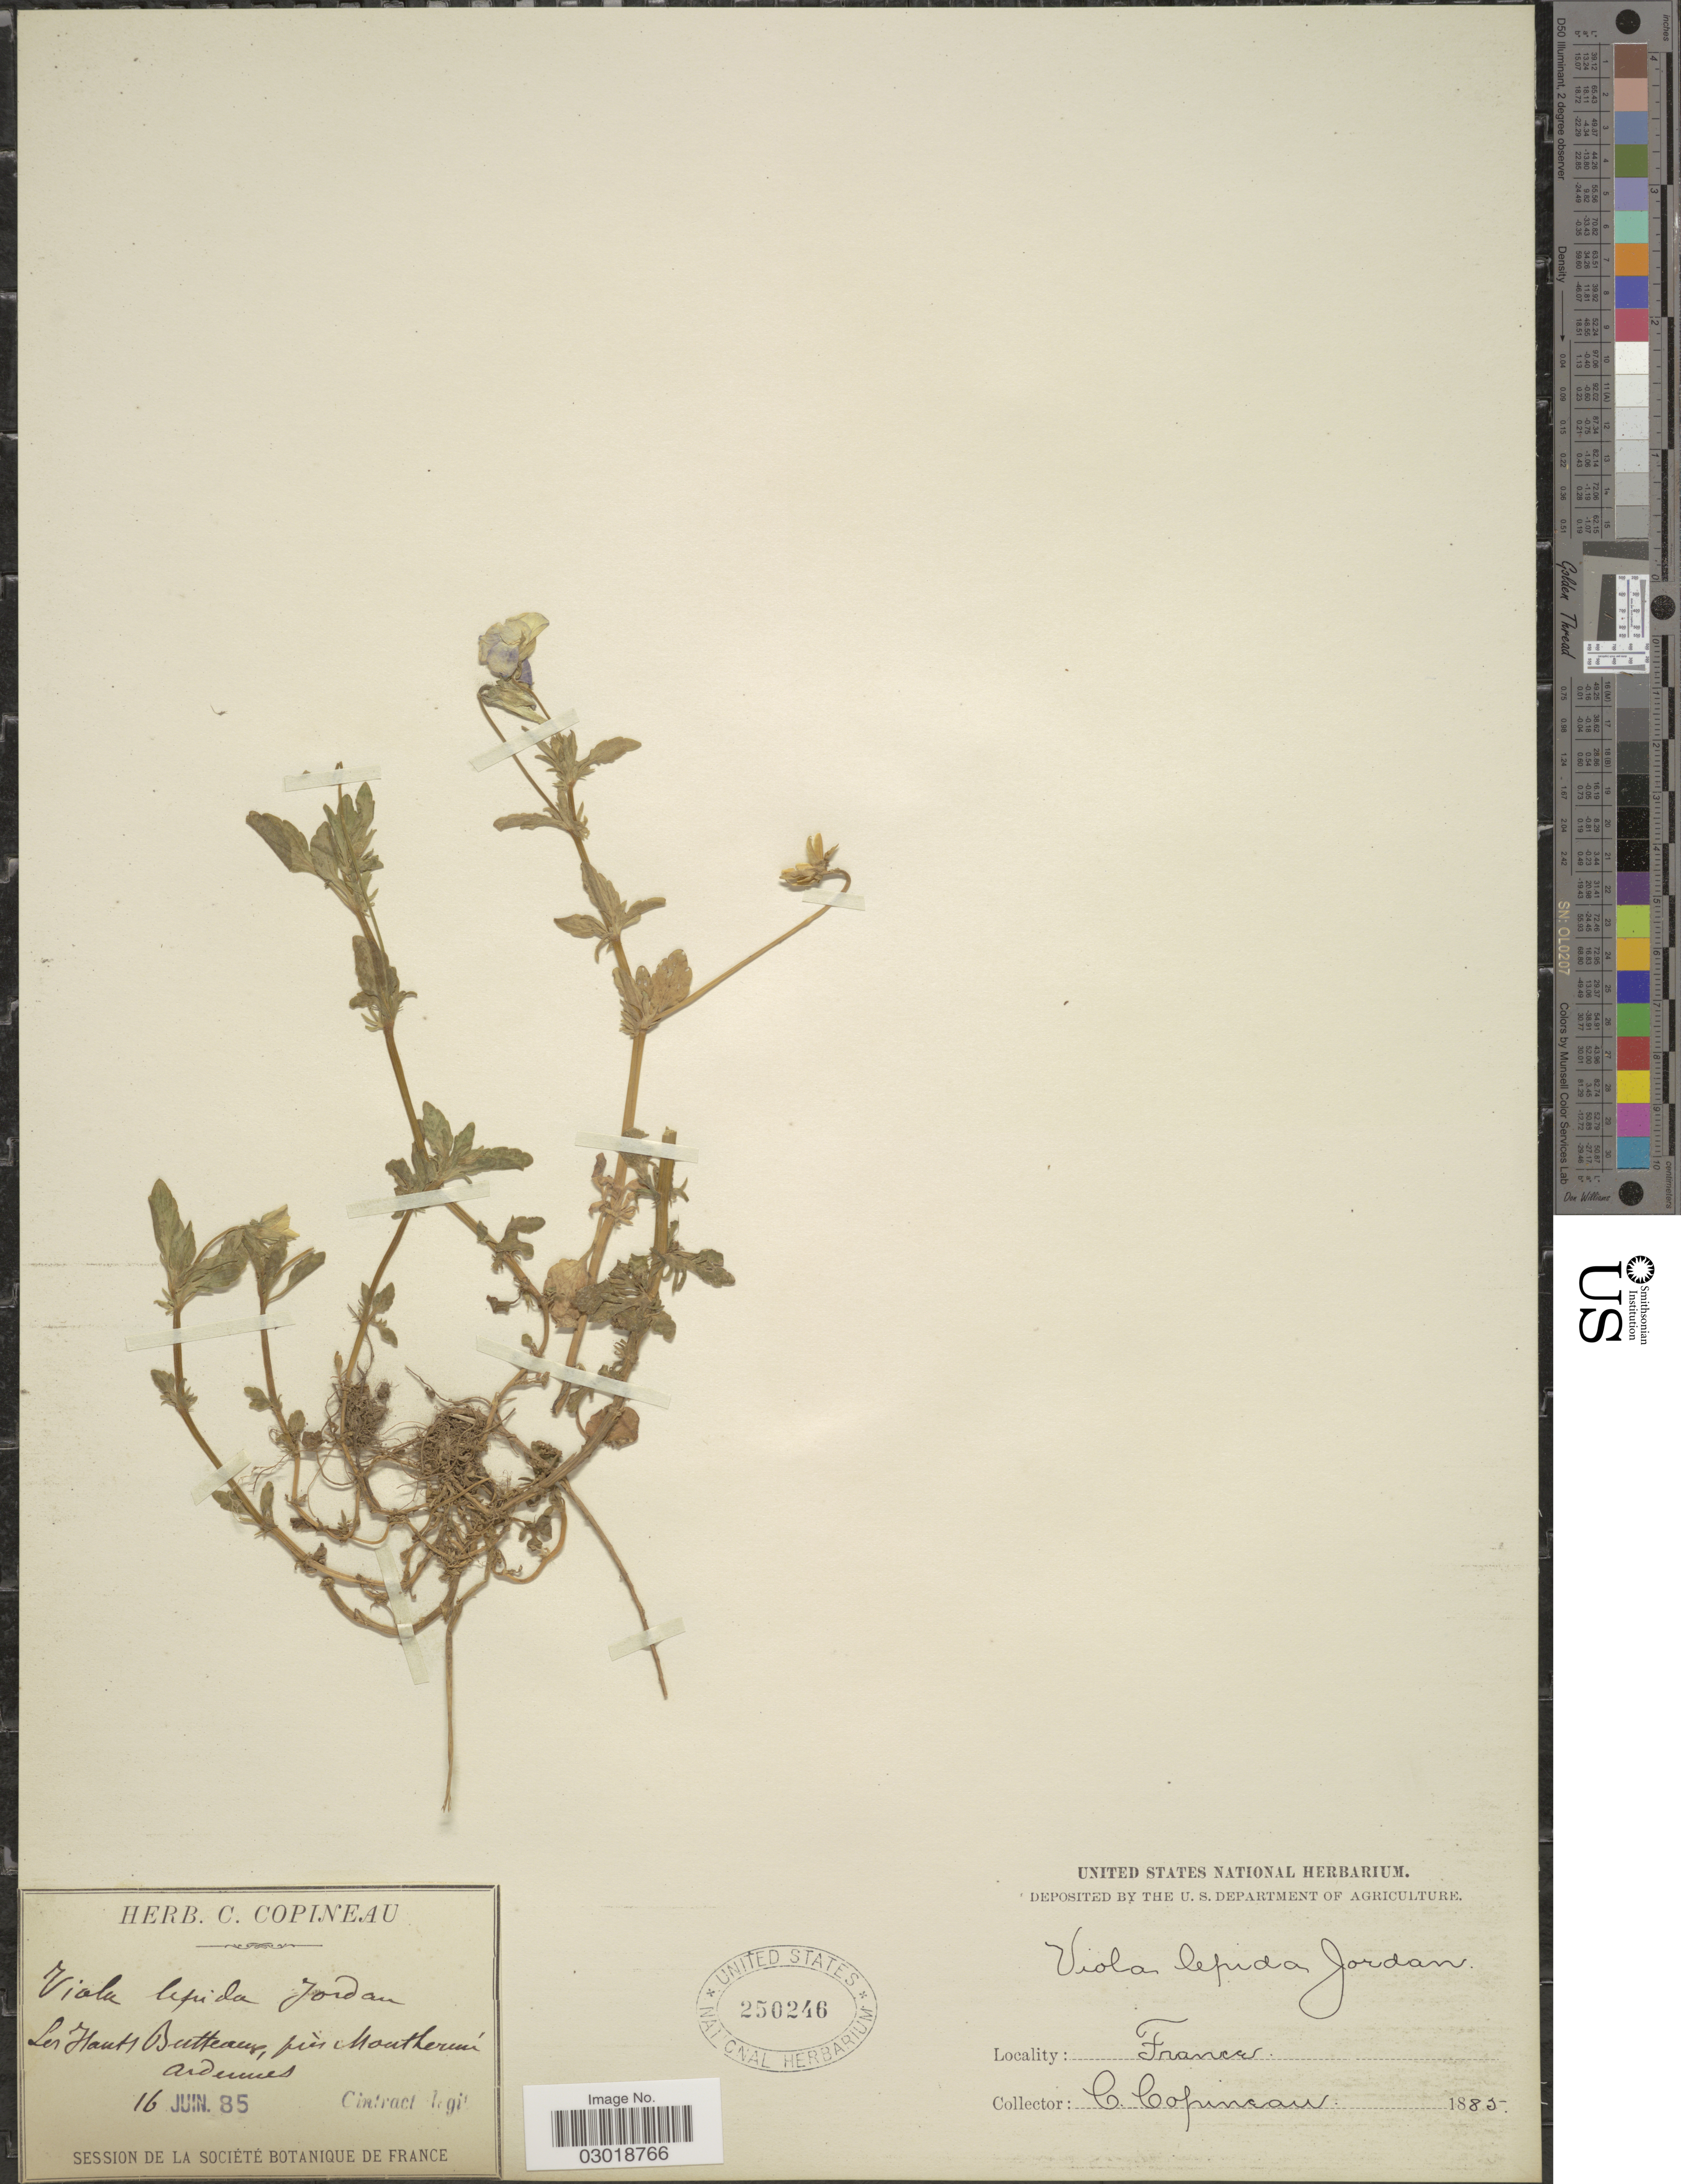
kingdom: Plantae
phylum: Tracheophyta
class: Magnoliopsida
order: Malpighiales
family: Violaceae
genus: Viola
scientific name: Viola lepida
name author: Jord.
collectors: ex herb. C. Copineau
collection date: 1885-06-16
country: France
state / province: Grand Est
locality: Les Hauts Butteaux, près Monthermé, Ardennes.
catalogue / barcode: US 250246